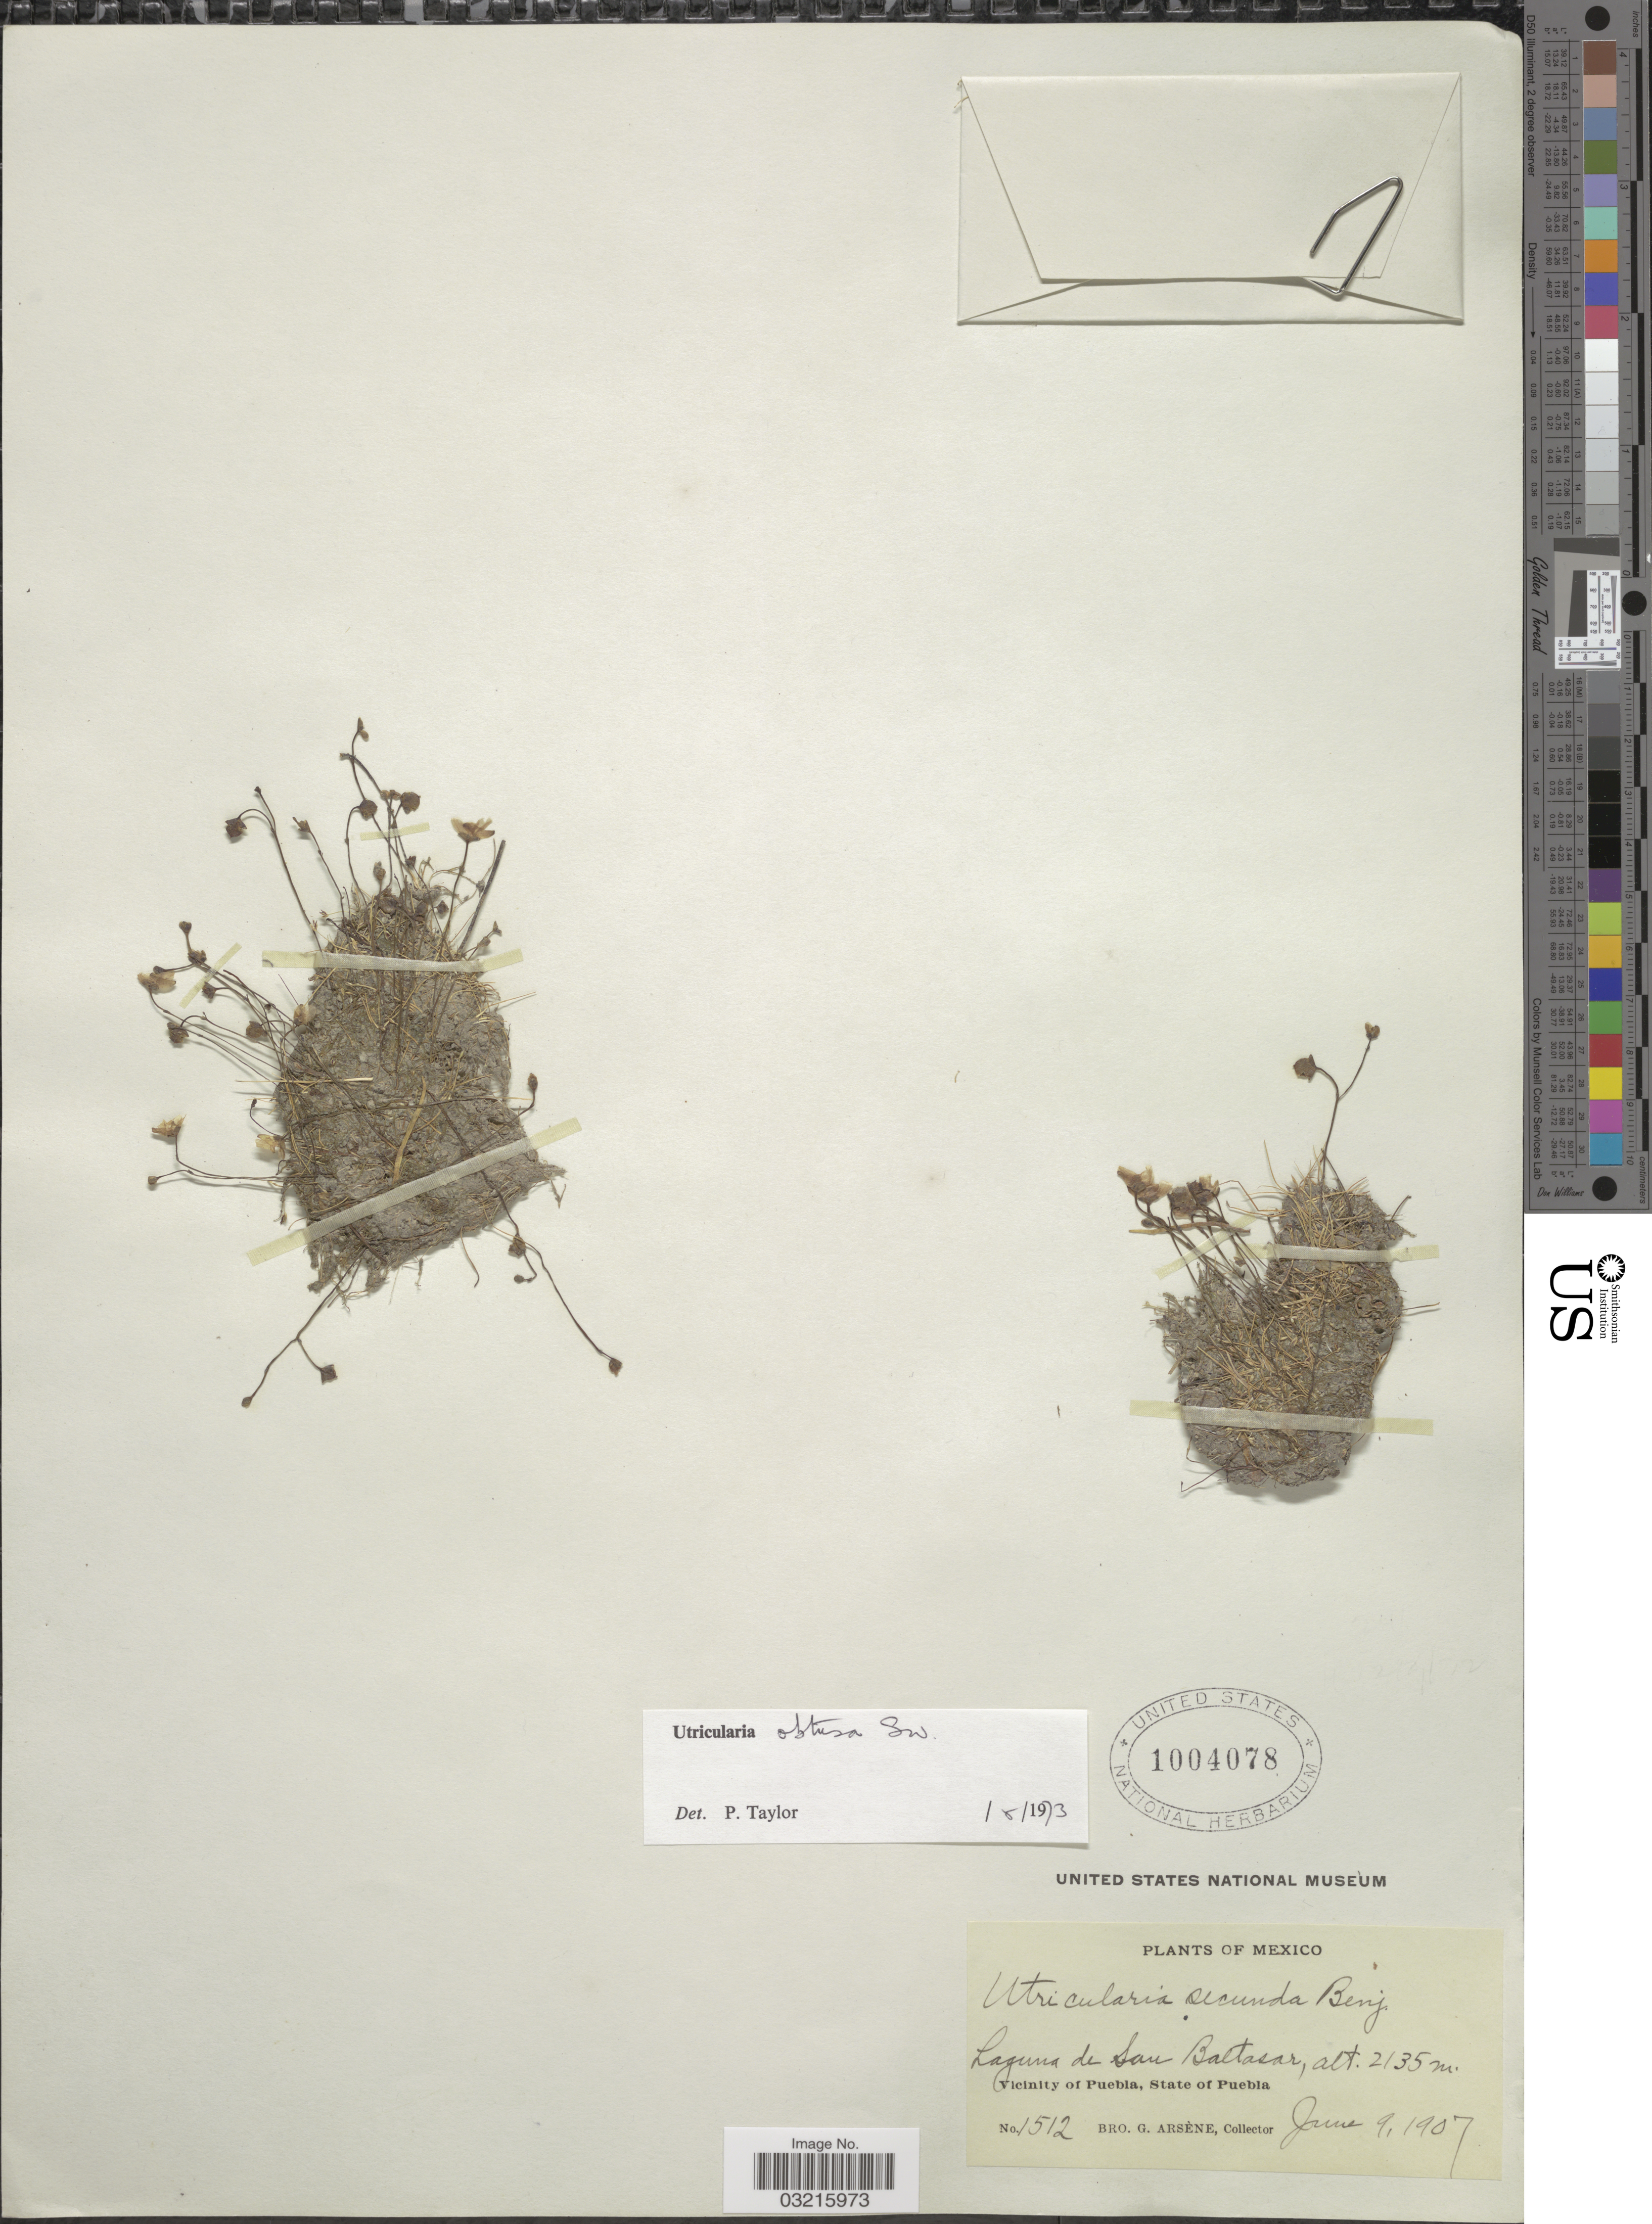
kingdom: Plantae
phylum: Tracheophyta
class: Magnoliopsida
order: Lamiales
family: Lentibulariaceae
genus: Utricularia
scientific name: Utricularia obtusa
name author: Sw.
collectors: Bro. G. Arsène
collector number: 1512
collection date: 1907-06-09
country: Mexico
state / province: Puebla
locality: Laguna de San Baltasar, Vicinity of Puebla.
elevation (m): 2135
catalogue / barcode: US 1004078